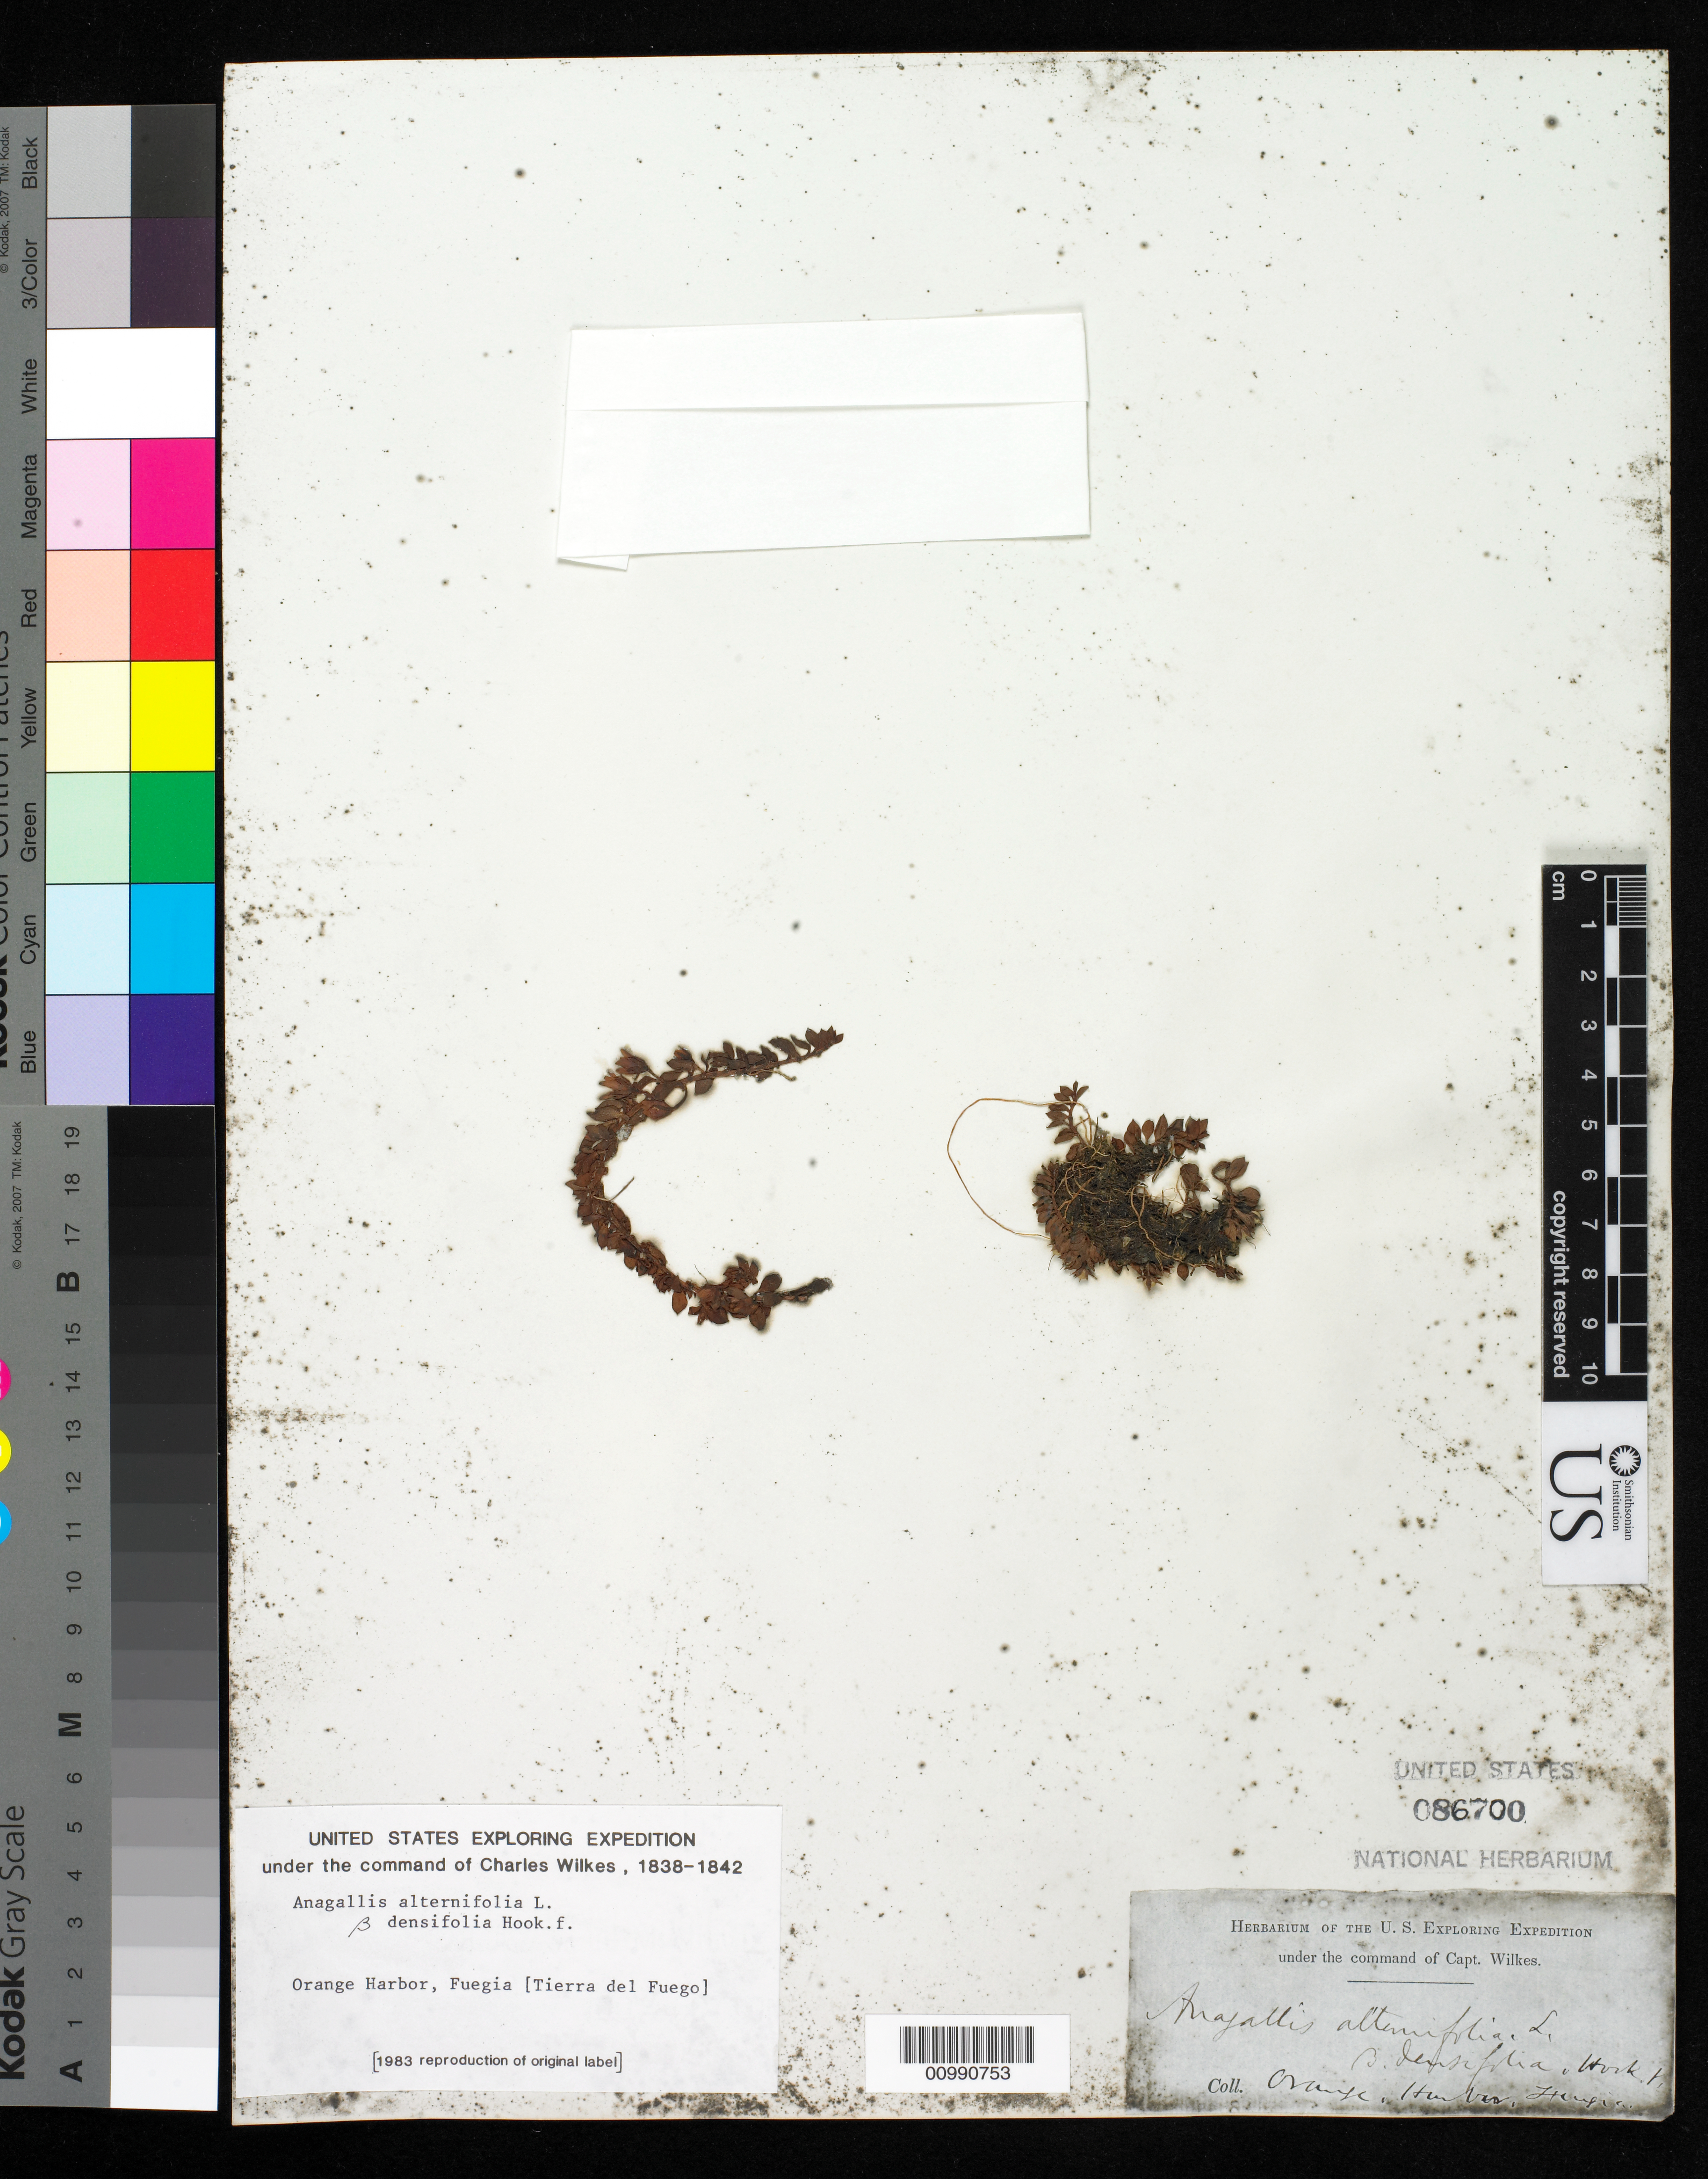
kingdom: Plantae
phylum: Tracheophyta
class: Magnoliopsida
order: Ericales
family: Primulaceae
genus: Anagallis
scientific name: Anagallis alternifolia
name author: Cav.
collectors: Wilkes Explor. Exped.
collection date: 1838/1842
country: Argentina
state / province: Tierra del Fuego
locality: Orange Harbor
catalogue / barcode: US 86700